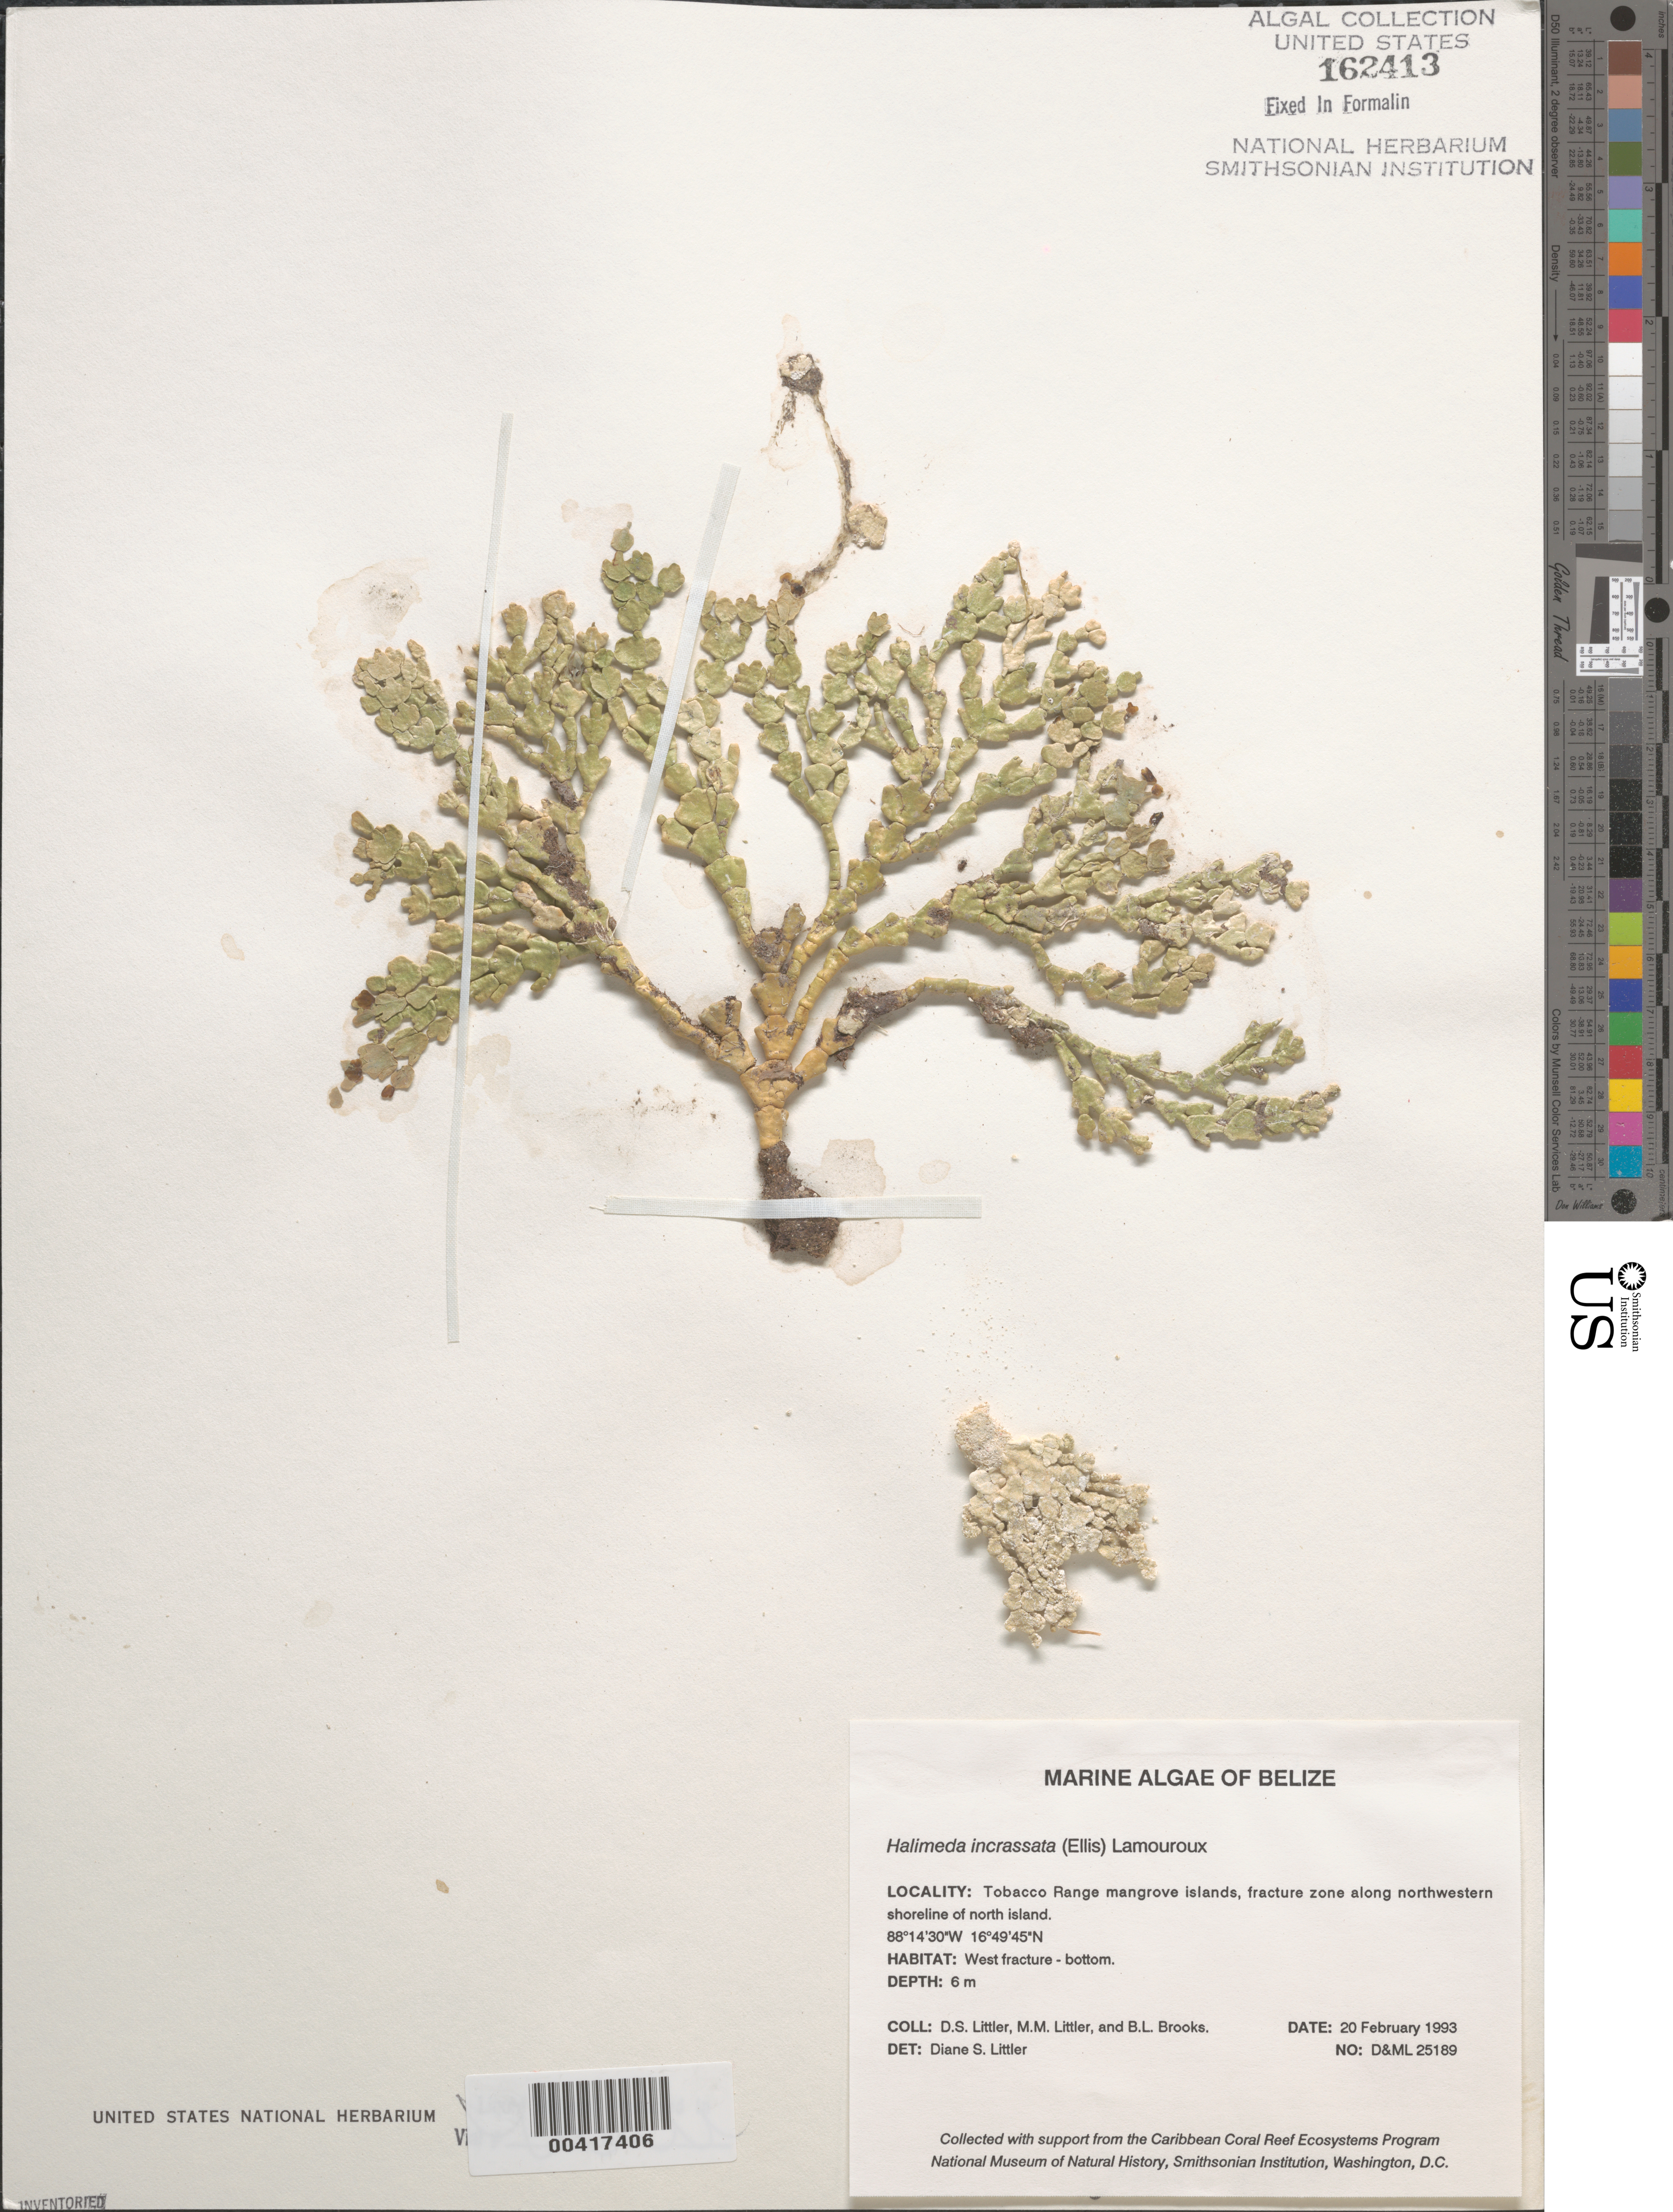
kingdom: Plantae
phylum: Chlorophyta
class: Ulvophyceae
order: Bryopsidales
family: Halimedaceae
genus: Halimeda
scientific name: Halimeda incrassata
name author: (J. Ellis) J.V.Lamouroux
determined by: Littler, D. S.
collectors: D. S. Littler, M. M. Littler & B. Brooks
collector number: D&ML 25189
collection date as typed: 20 Feb 1993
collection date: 1993-02-20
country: Belize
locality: Tobacco Range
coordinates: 16 49'45"N, 88 14'30"W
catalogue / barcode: US 162413